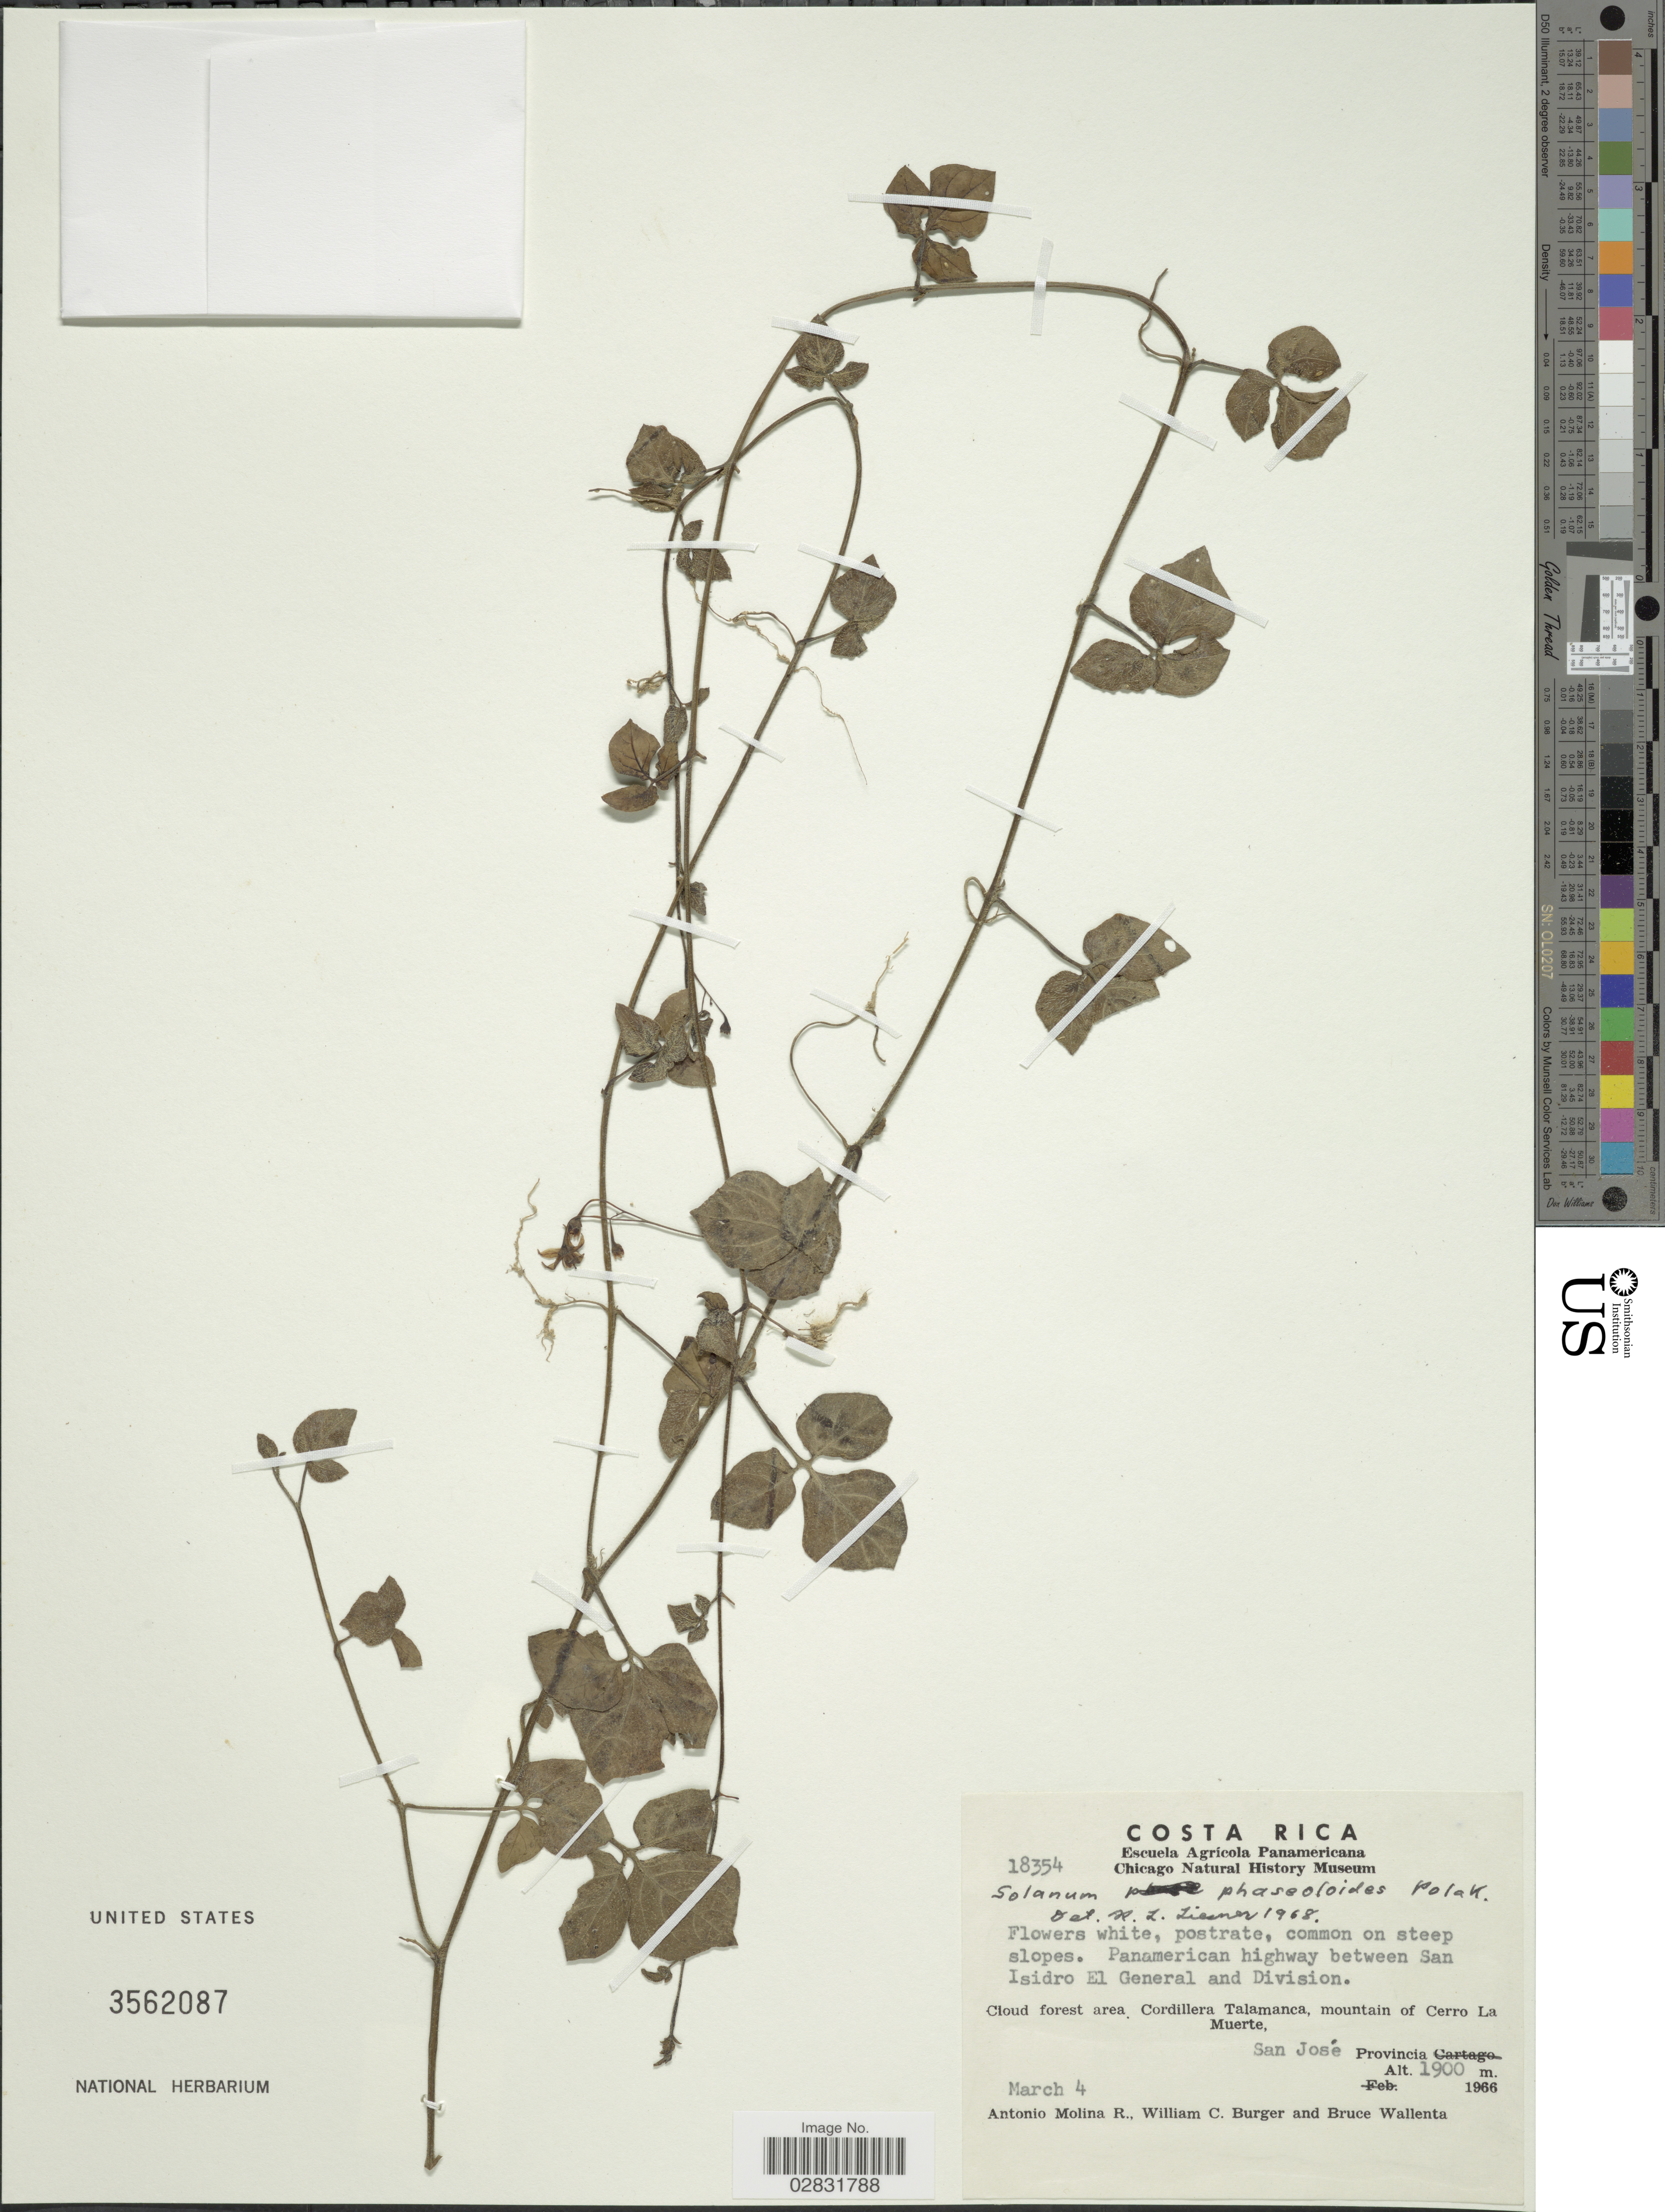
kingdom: Plantae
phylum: Tracheophyta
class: Magnoliopsida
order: Solanales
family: Solanaceae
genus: Solanum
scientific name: Solanum phaseoloides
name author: Pol.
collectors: A. Molina R., W. Burger & B. Wallenta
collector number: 18354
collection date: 1966-03-04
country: Costa Rica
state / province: San José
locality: Panamerican highway between San Isidro El General and Division. Cloud forest area Cordillera Talamanca, mountain of Cerro La Muerte.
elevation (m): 1900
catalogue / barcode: US 3562087